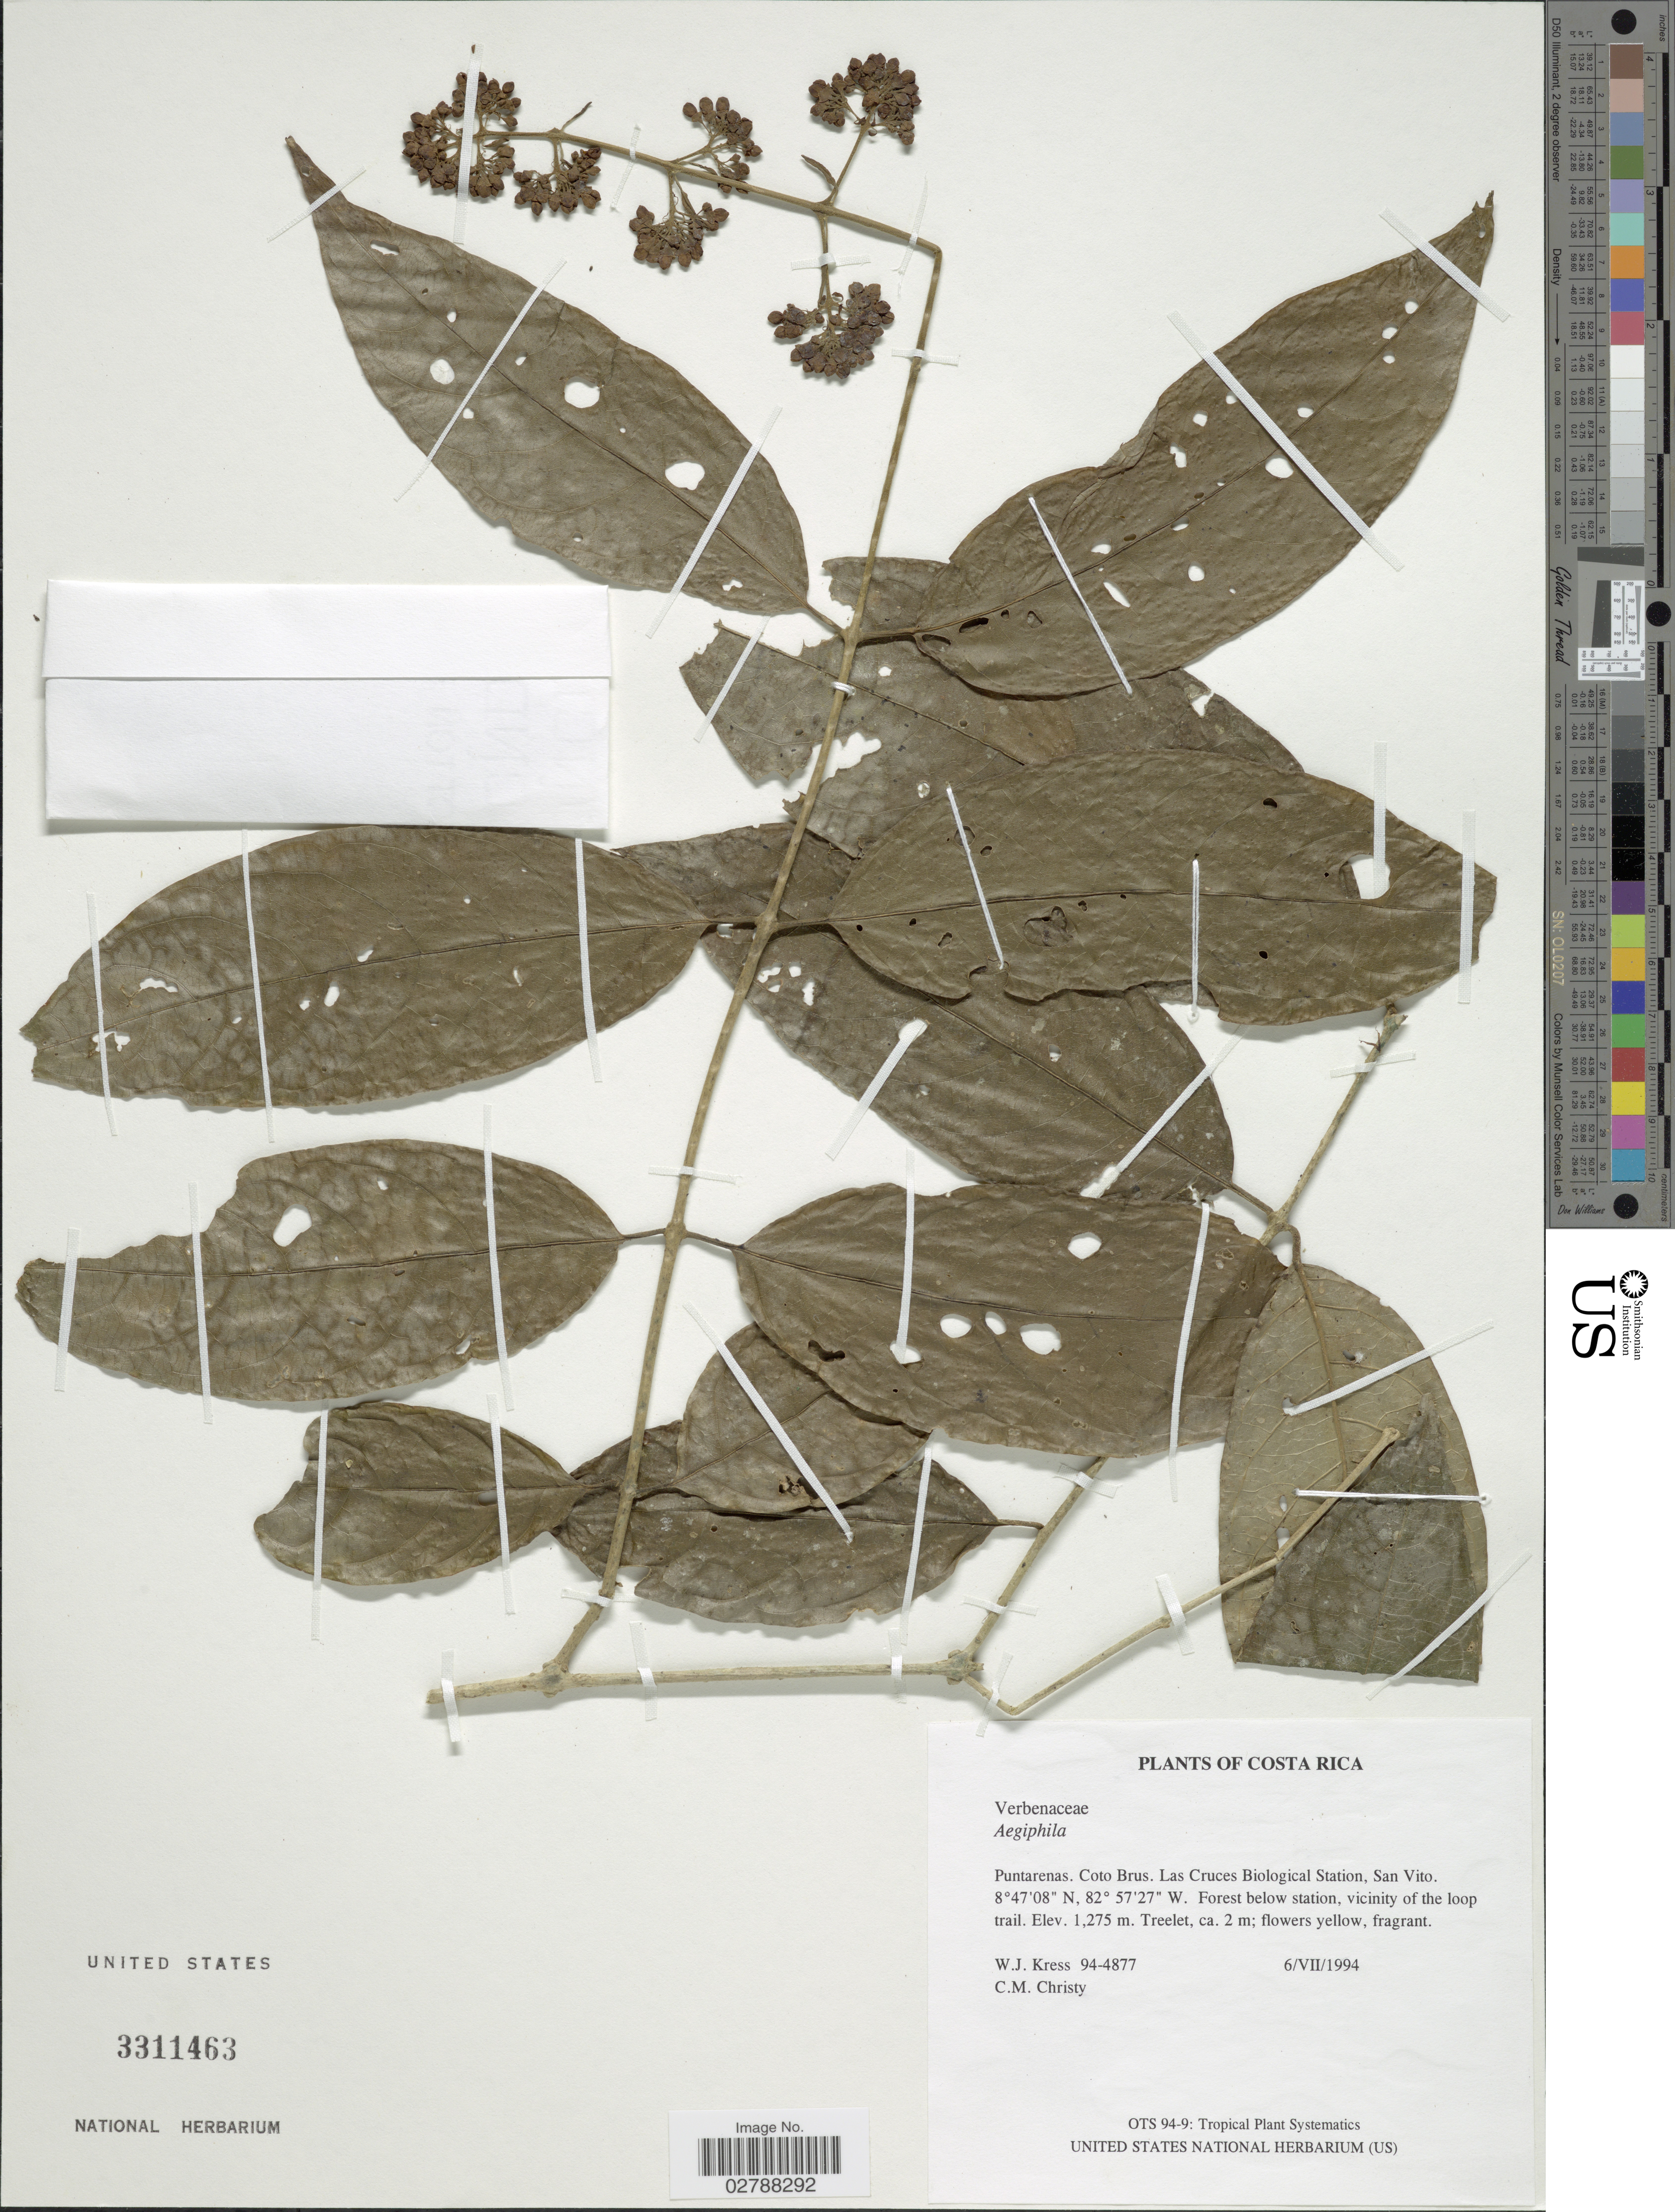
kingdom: Plantae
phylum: Tracheophyta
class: Magnoliopsida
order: Lamiales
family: Lamiaceae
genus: Aegiphila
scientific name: Aegiphila sp.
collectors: W. J. Kress & C. M. Christy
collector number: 94-4877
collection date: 1994-07-06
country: Costa Rica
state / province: Puntarenas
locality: Coto Brus. Las Cruces Biological Station, San Vito.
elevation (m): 1275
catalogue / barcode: US 3311463